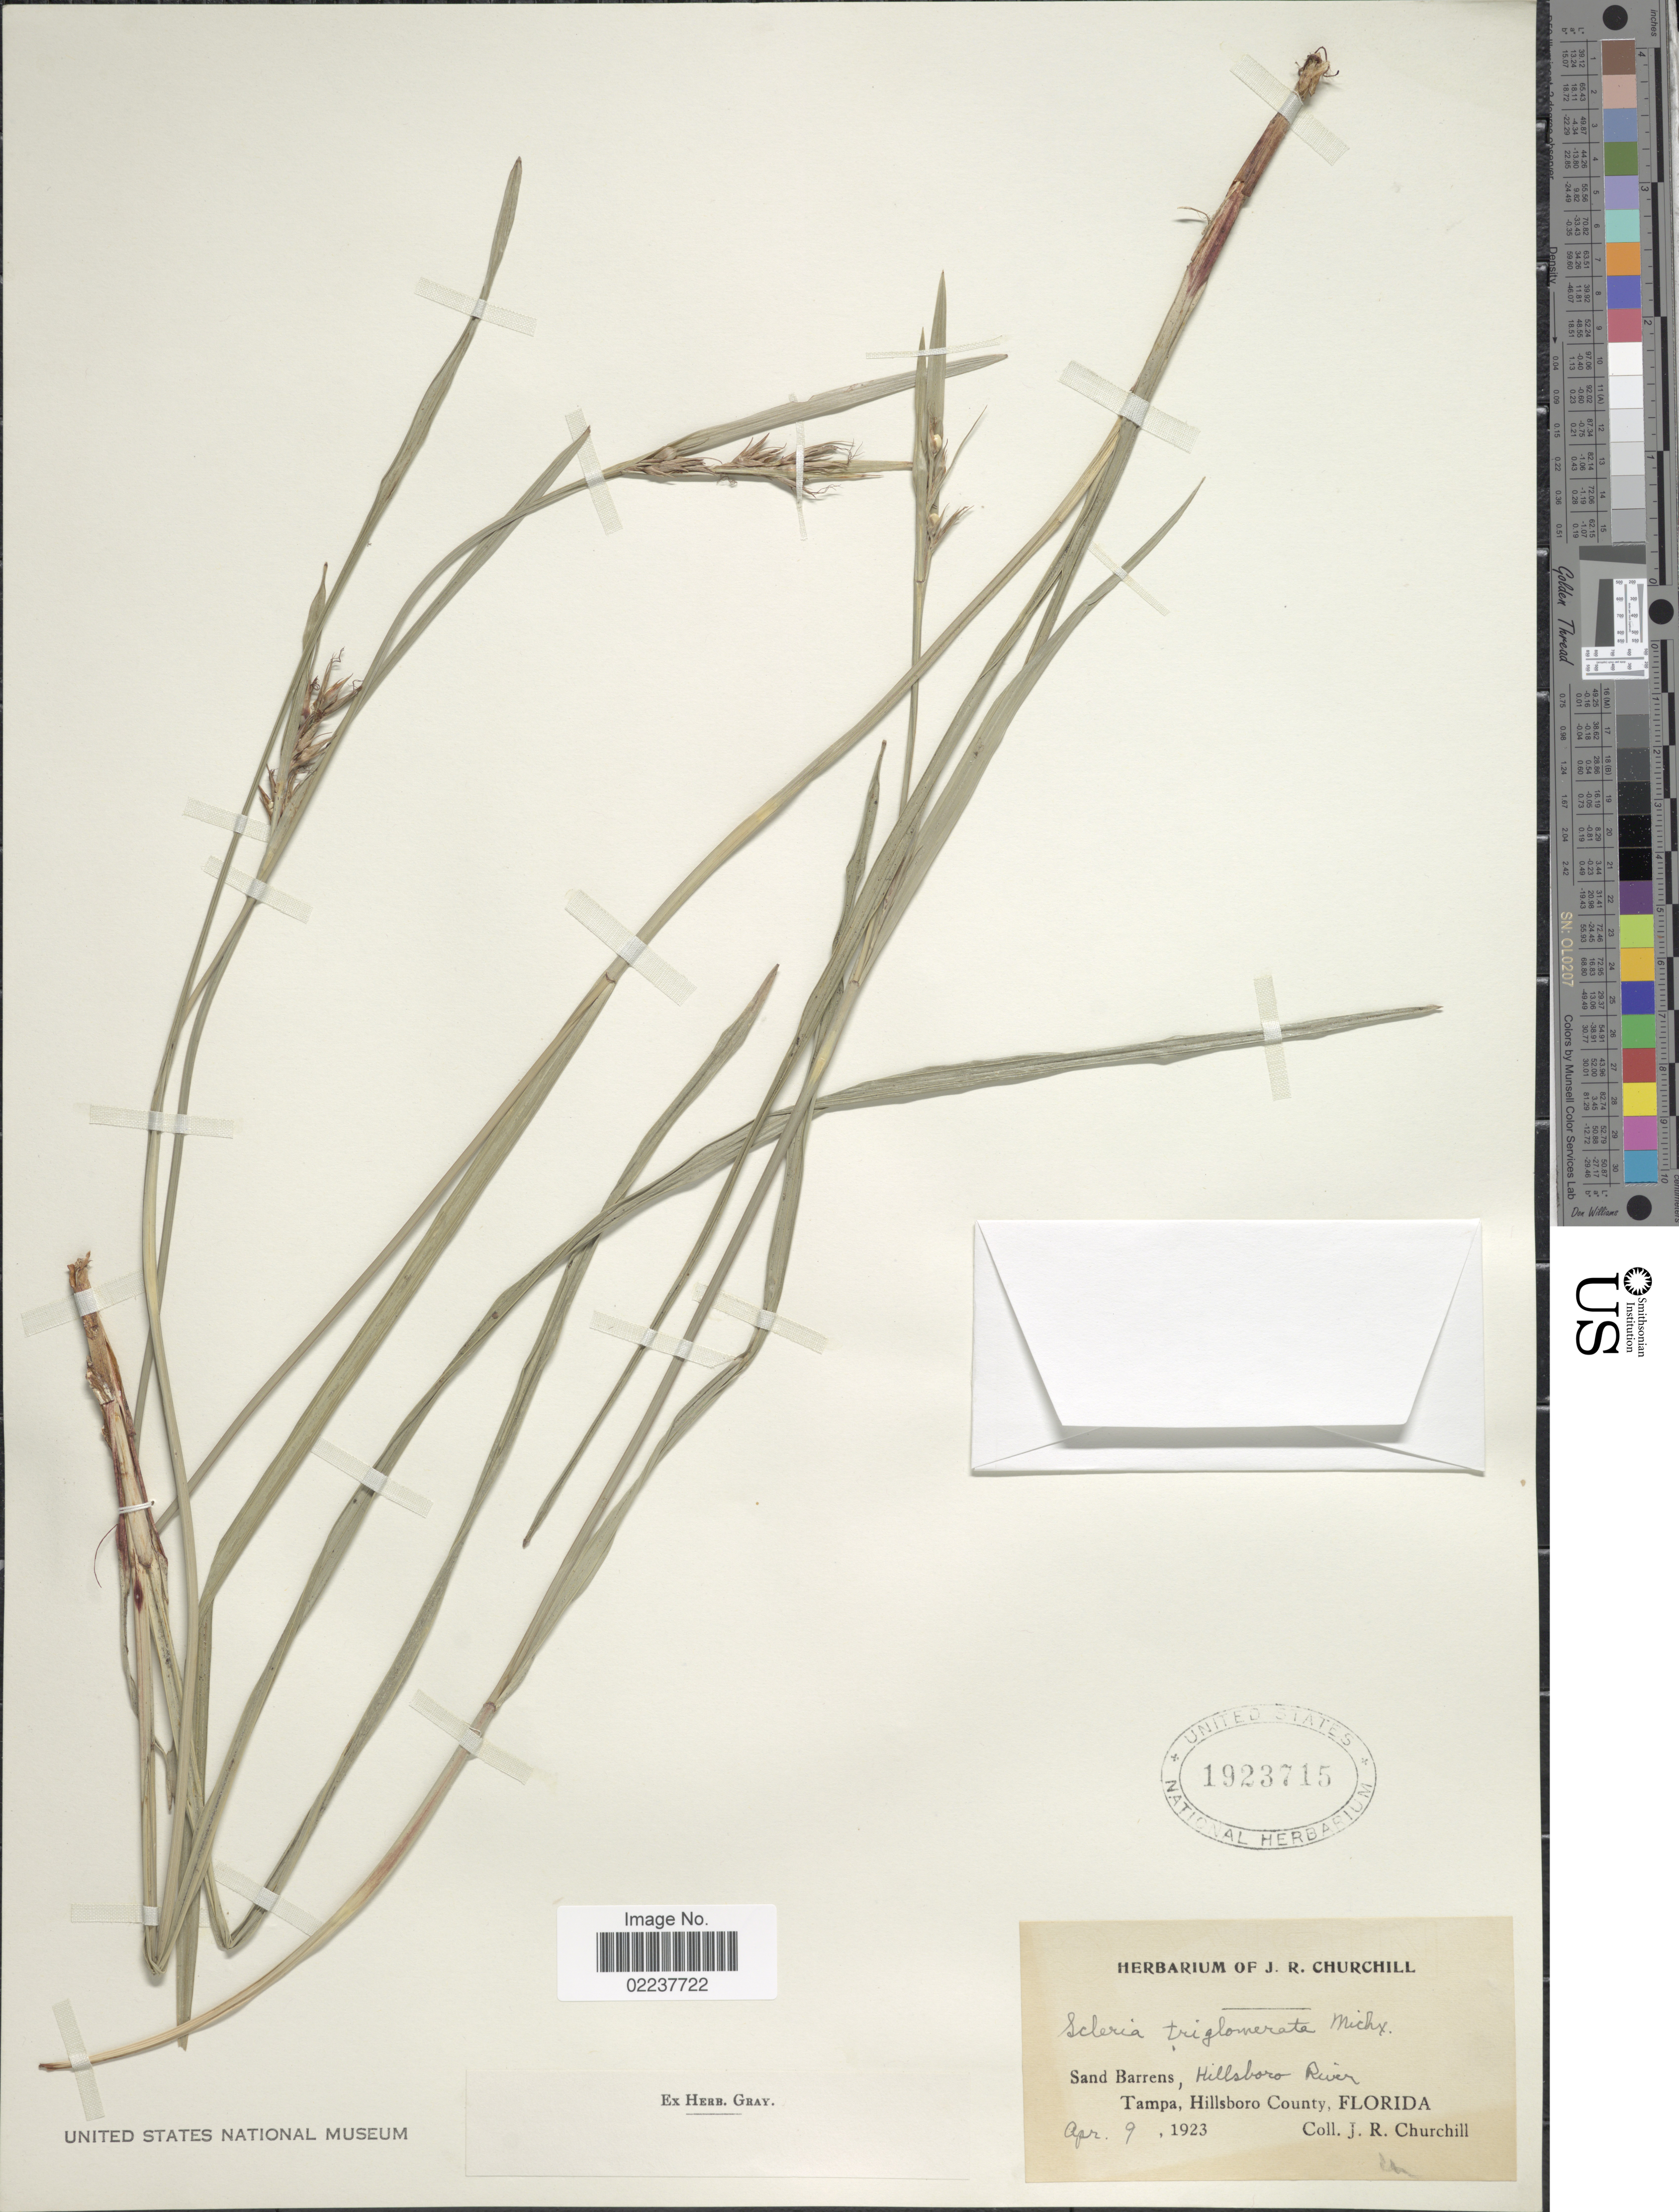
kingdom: Plantae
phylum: Tracheophyta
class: Liliopsida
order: Poales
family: Cyperaceae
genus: Scleria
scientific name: Scleria triglomerata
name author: Michx.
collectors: J. Churchill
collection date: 1923-04-09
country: United States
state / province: Florida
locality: Hillsboro River, Tampa, Hillsboro County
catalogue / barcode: US 1923715